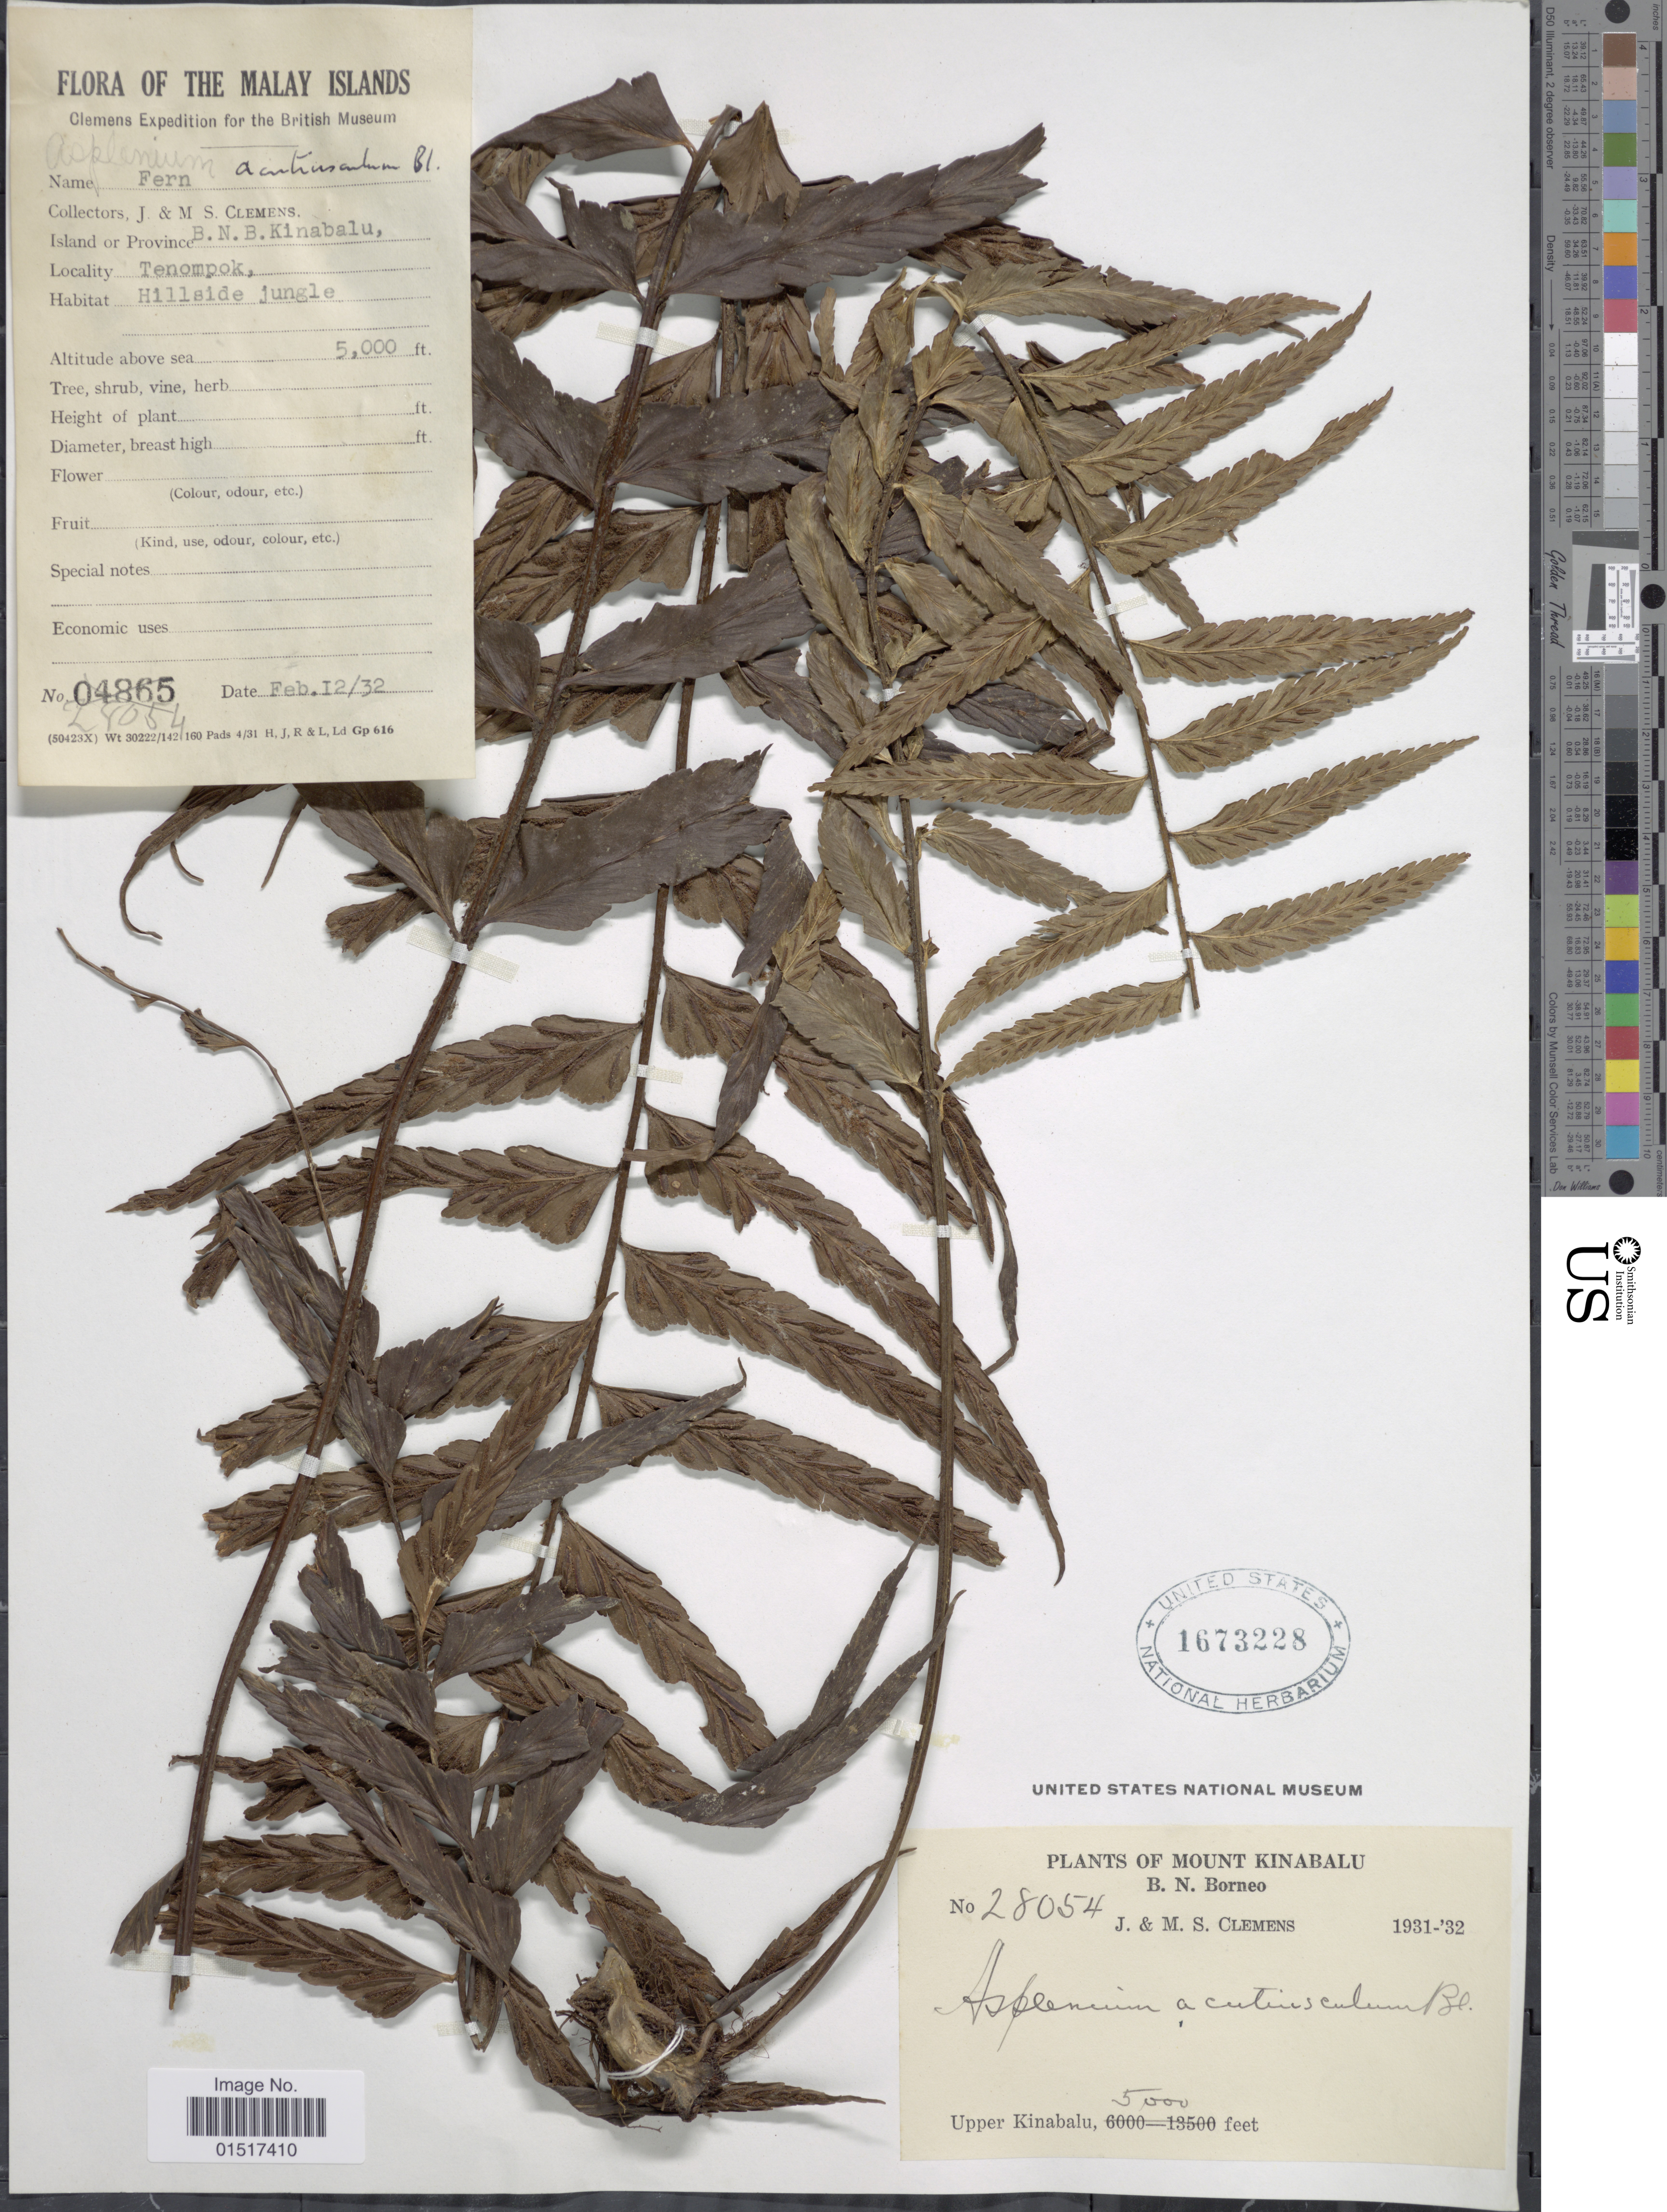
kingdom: Plantae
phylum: Tracheophyta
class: Polypodiopsida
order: Polypodiales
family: Aspleniaceae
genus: Asplenium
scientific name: Asplenium sp.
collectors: J. Clemens & M. S. Clemens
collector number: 28054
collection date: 1932-02-12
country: Malaysia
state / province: Sabah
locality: Malay Islands. Mount Kinabalu. B. N. Borneo. Tenompok, Hillside jungle. Upper Kinabalu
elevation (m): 1524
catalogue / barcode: US 1673228